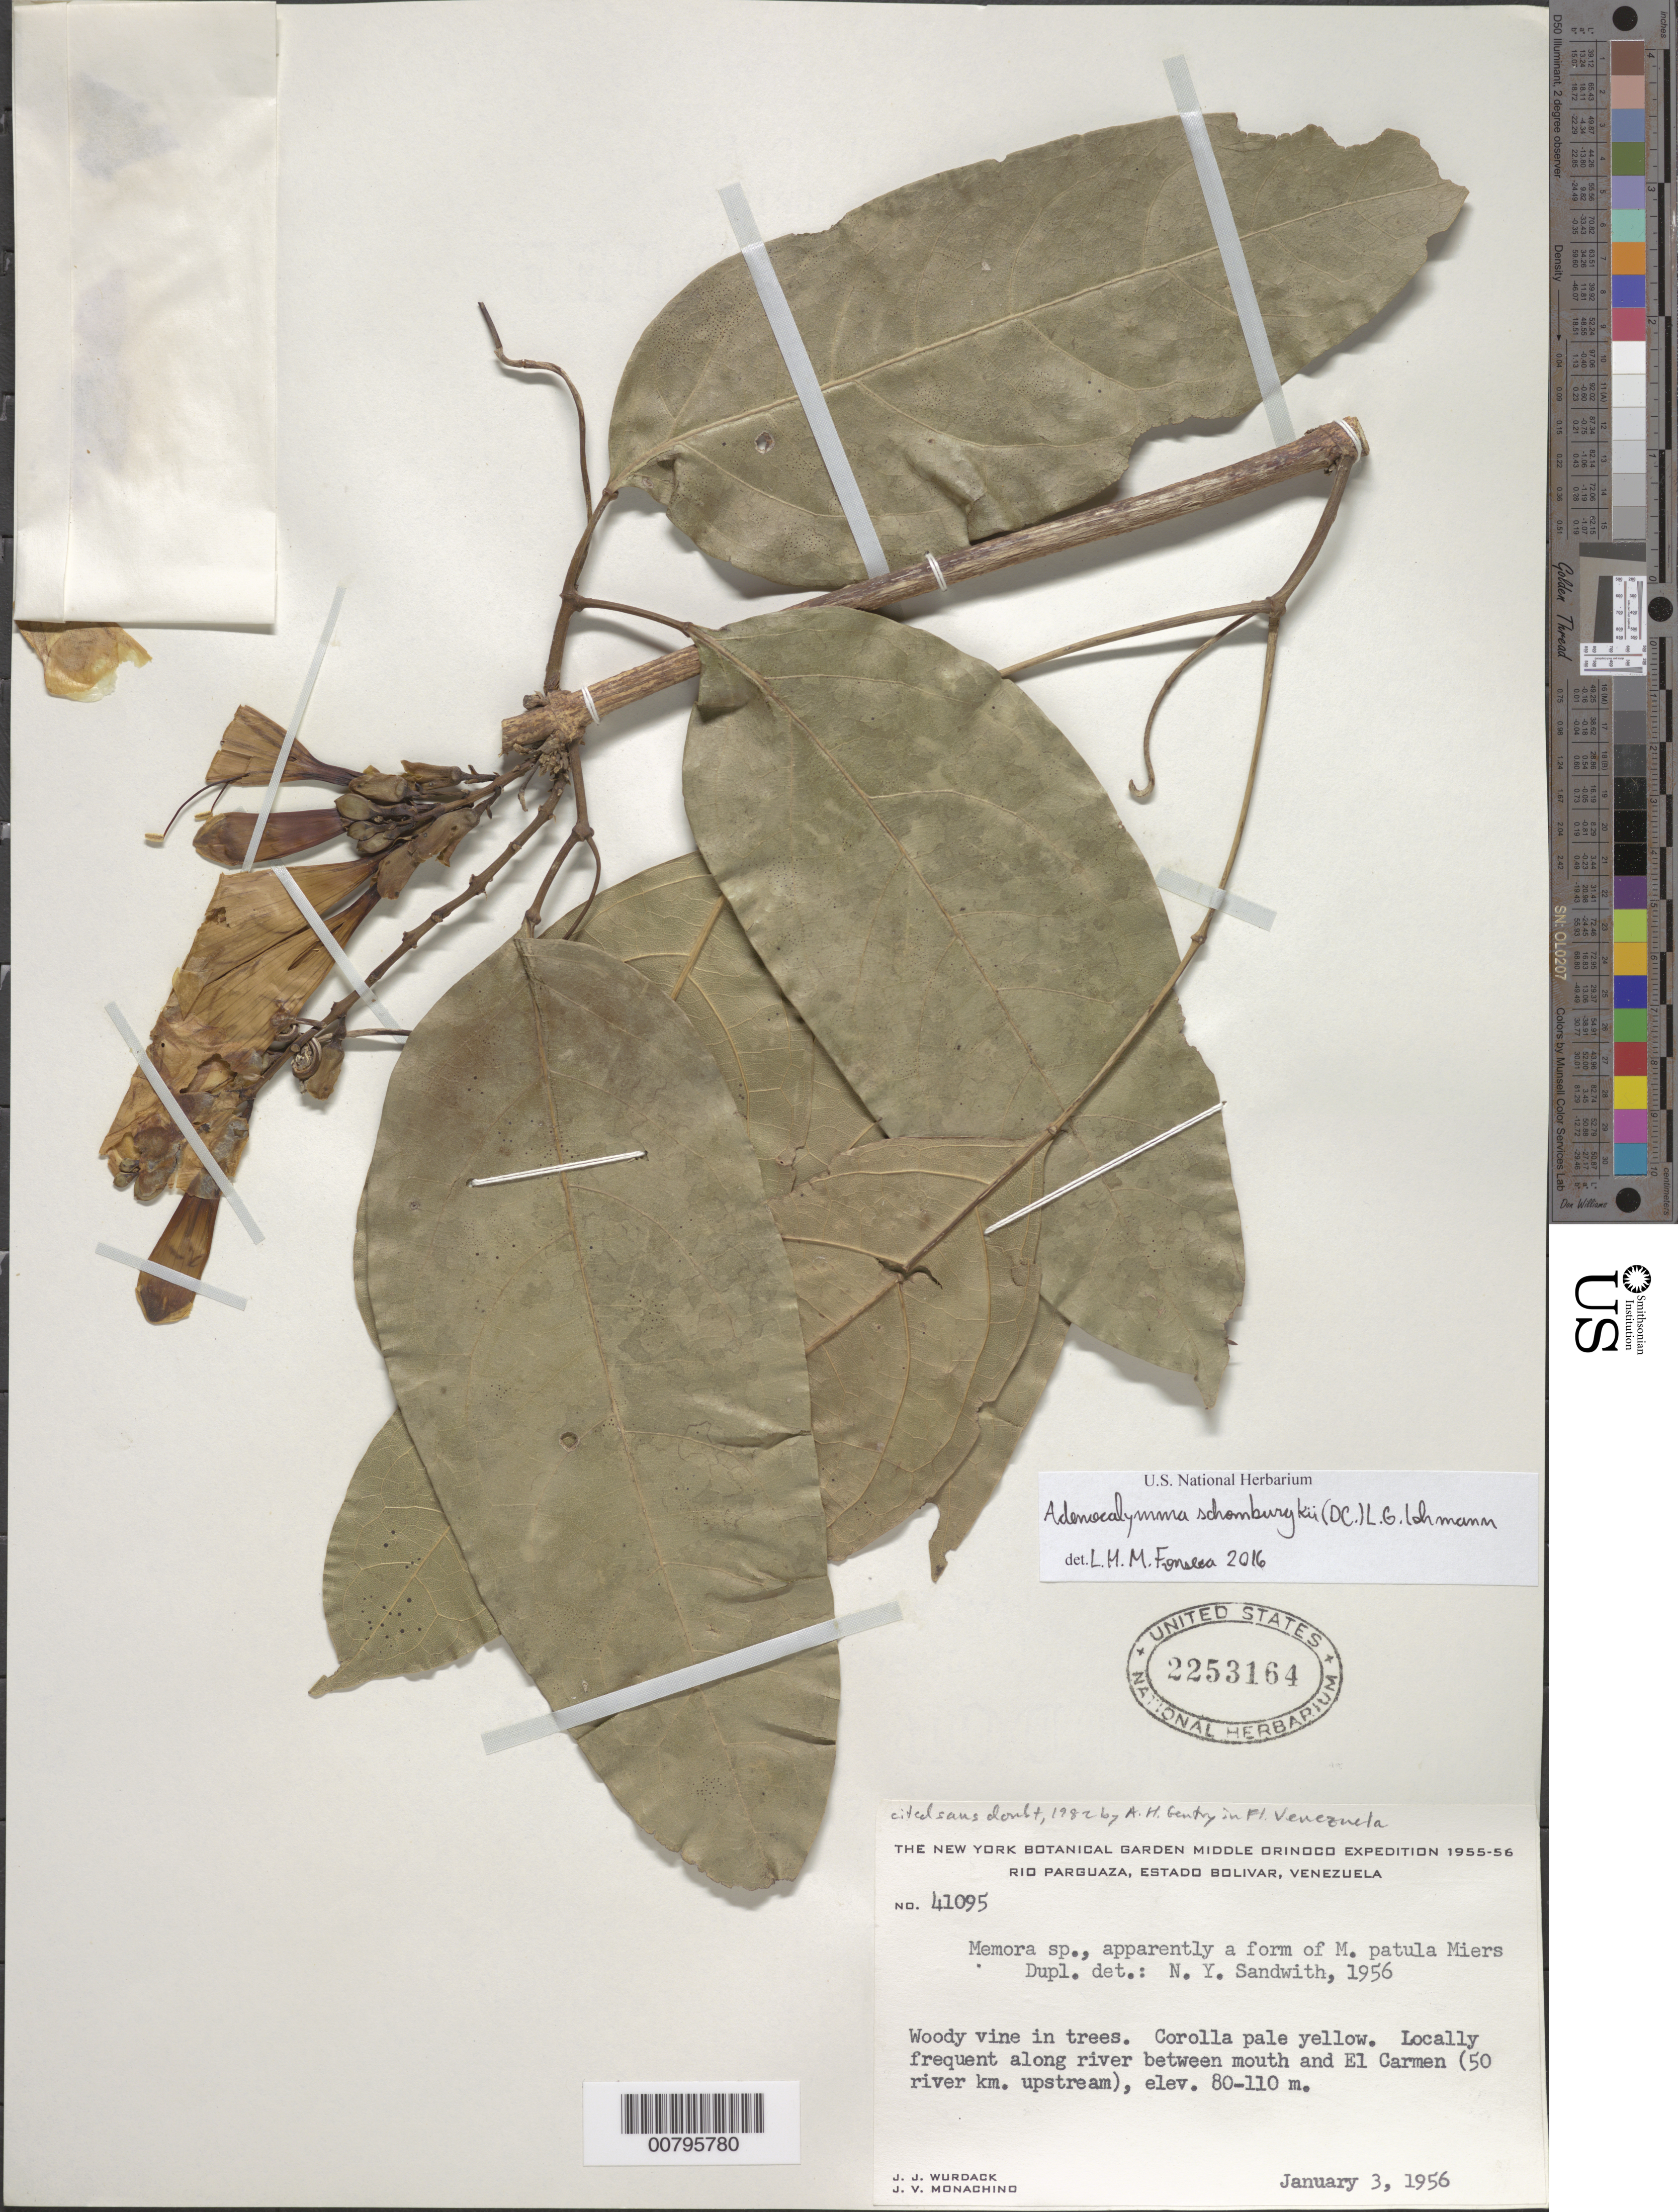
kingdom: Plantae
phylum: Tracheophyta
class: Magnoliopsida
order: Lamiales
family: Bignoniaceae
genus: Adenocalymma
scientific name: Adenocalymma sp.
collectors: J. J. Wurdack & J. V. Monachino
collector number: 41095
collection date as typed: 3-Jan-56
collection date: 1956-01-03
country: Venezuela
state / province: Bolívar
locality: Río Parguaza, between El Camen and mouth of river, about 50 km from mouth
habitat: Along river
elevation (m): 80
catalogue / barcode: US 2253164